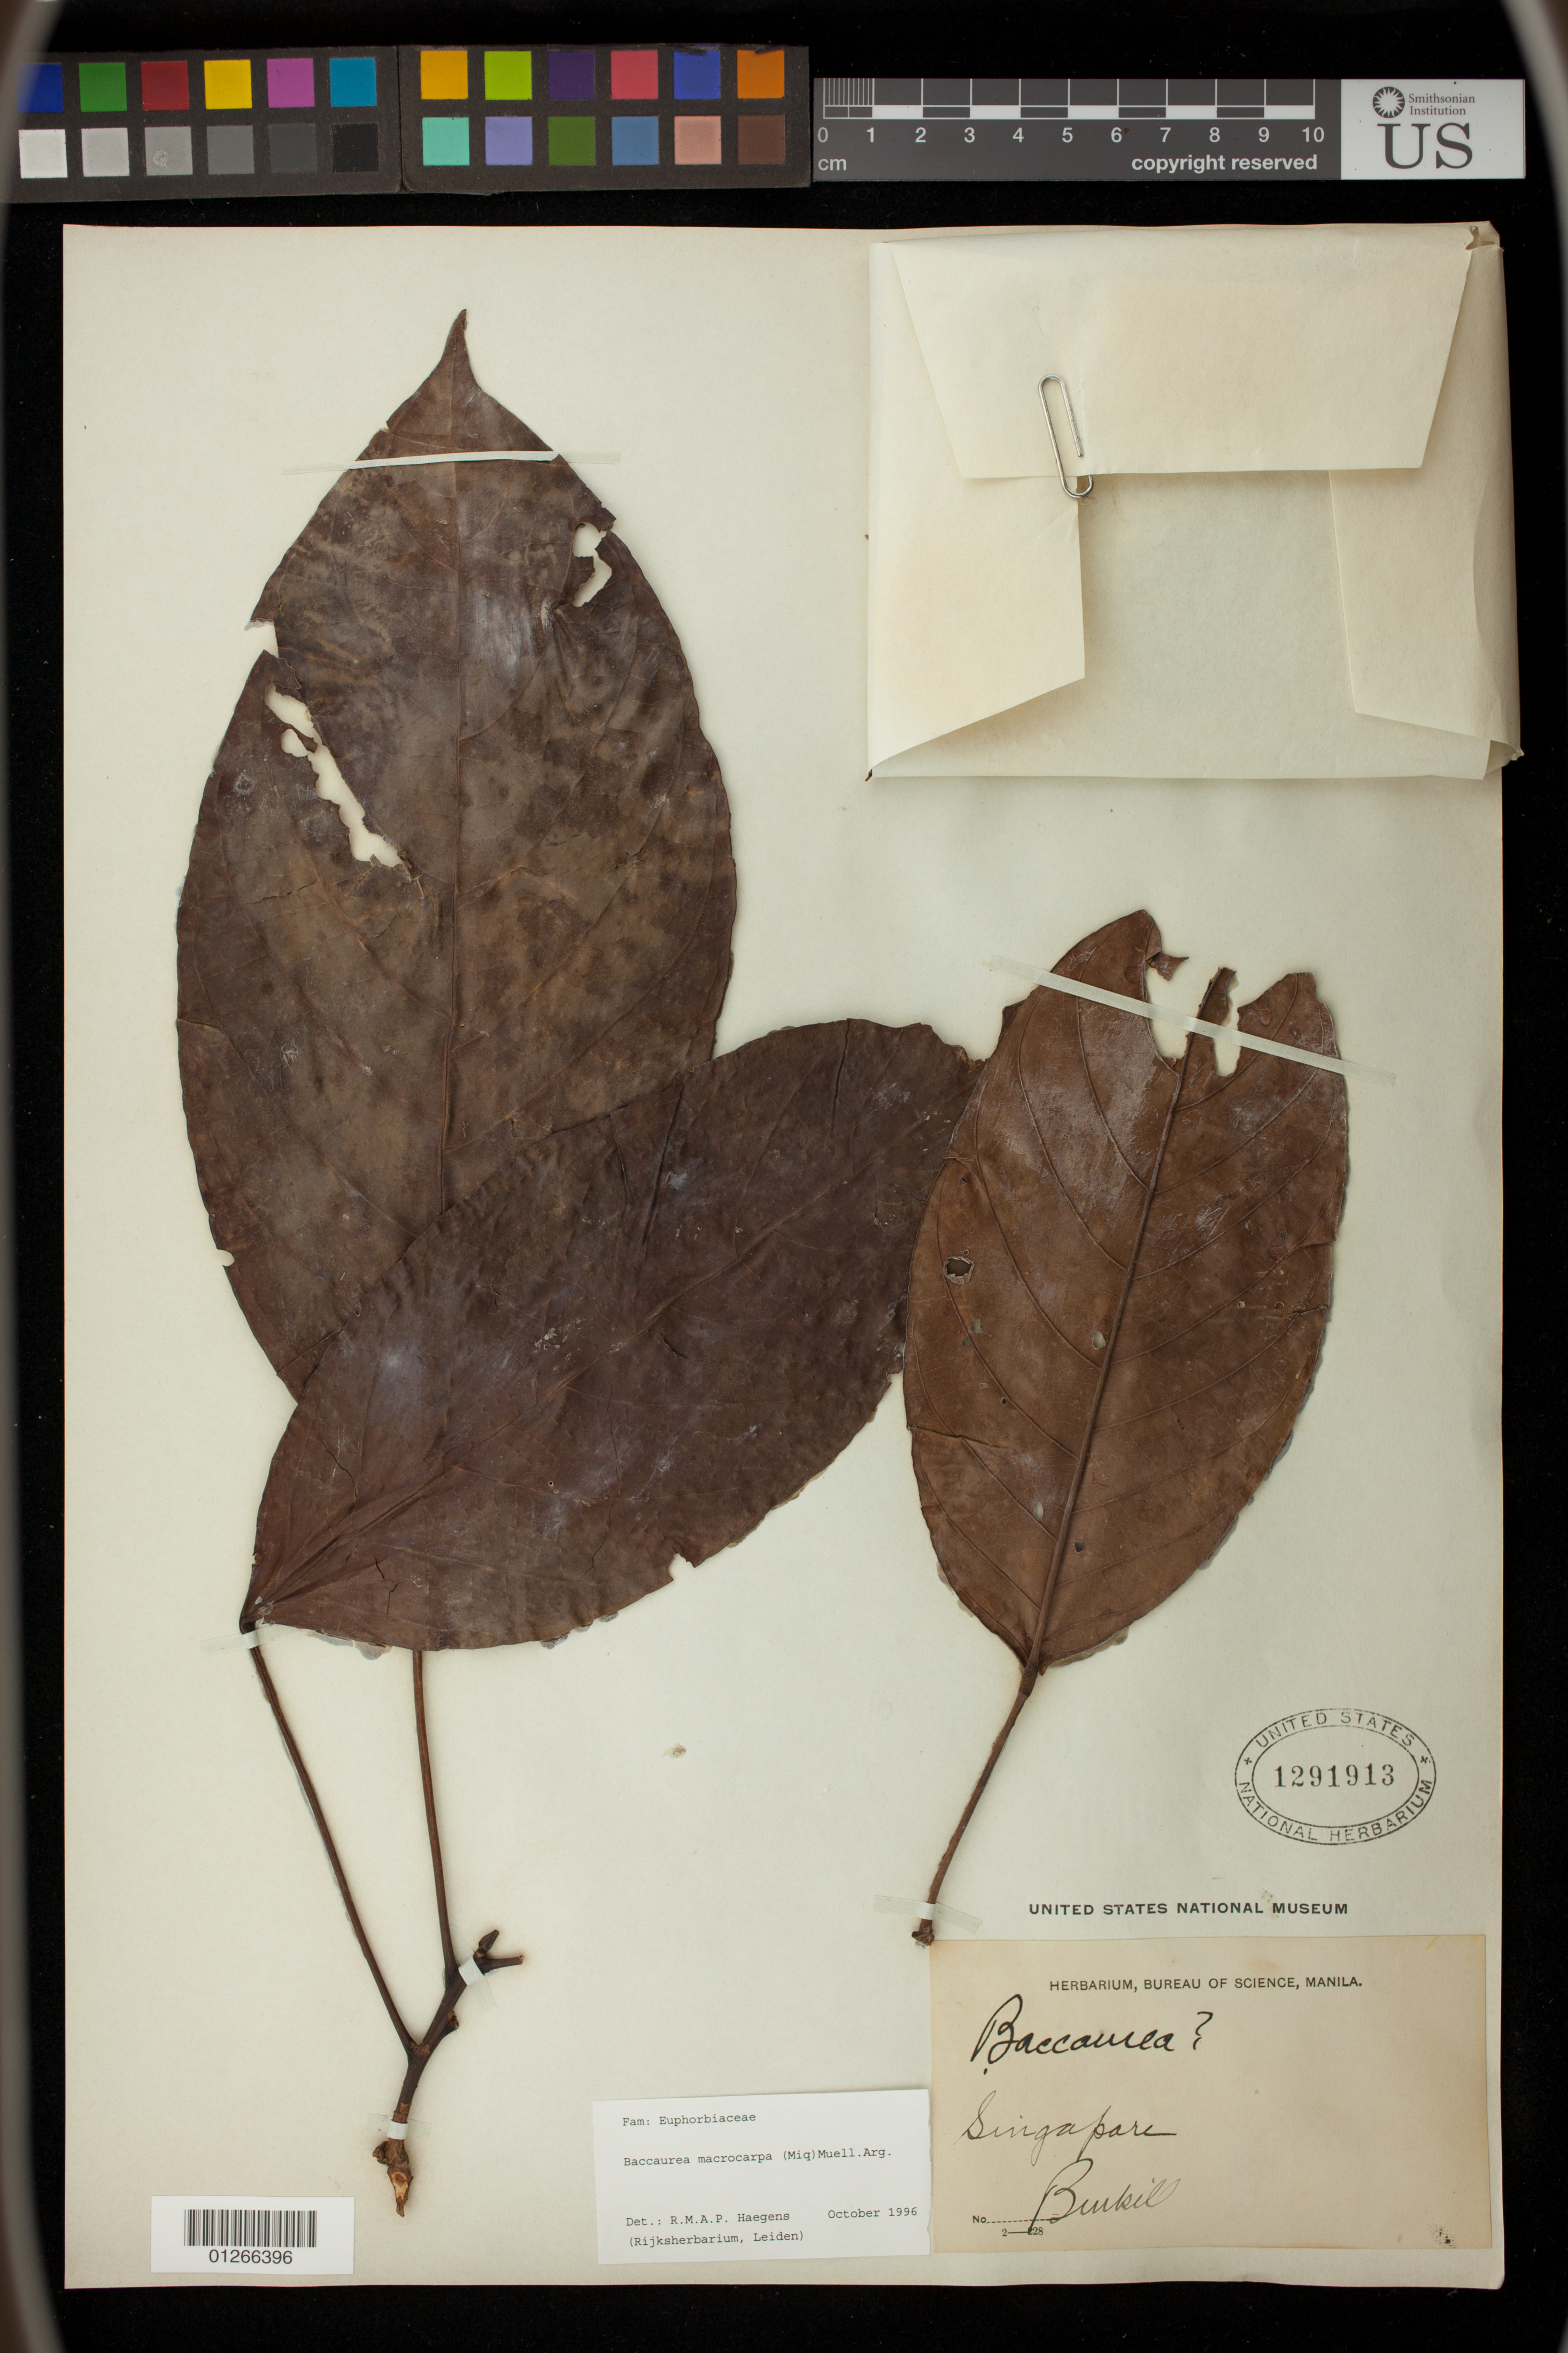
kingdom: Plantae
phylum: Tracheophyta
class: Magnoliopsida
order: Malpighiales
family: Phyllanthaceae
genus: Baccaurea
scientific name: Baccaurea macrocarpa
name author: (Miq.) Müll. Arg.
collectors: Burkill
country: Singapore